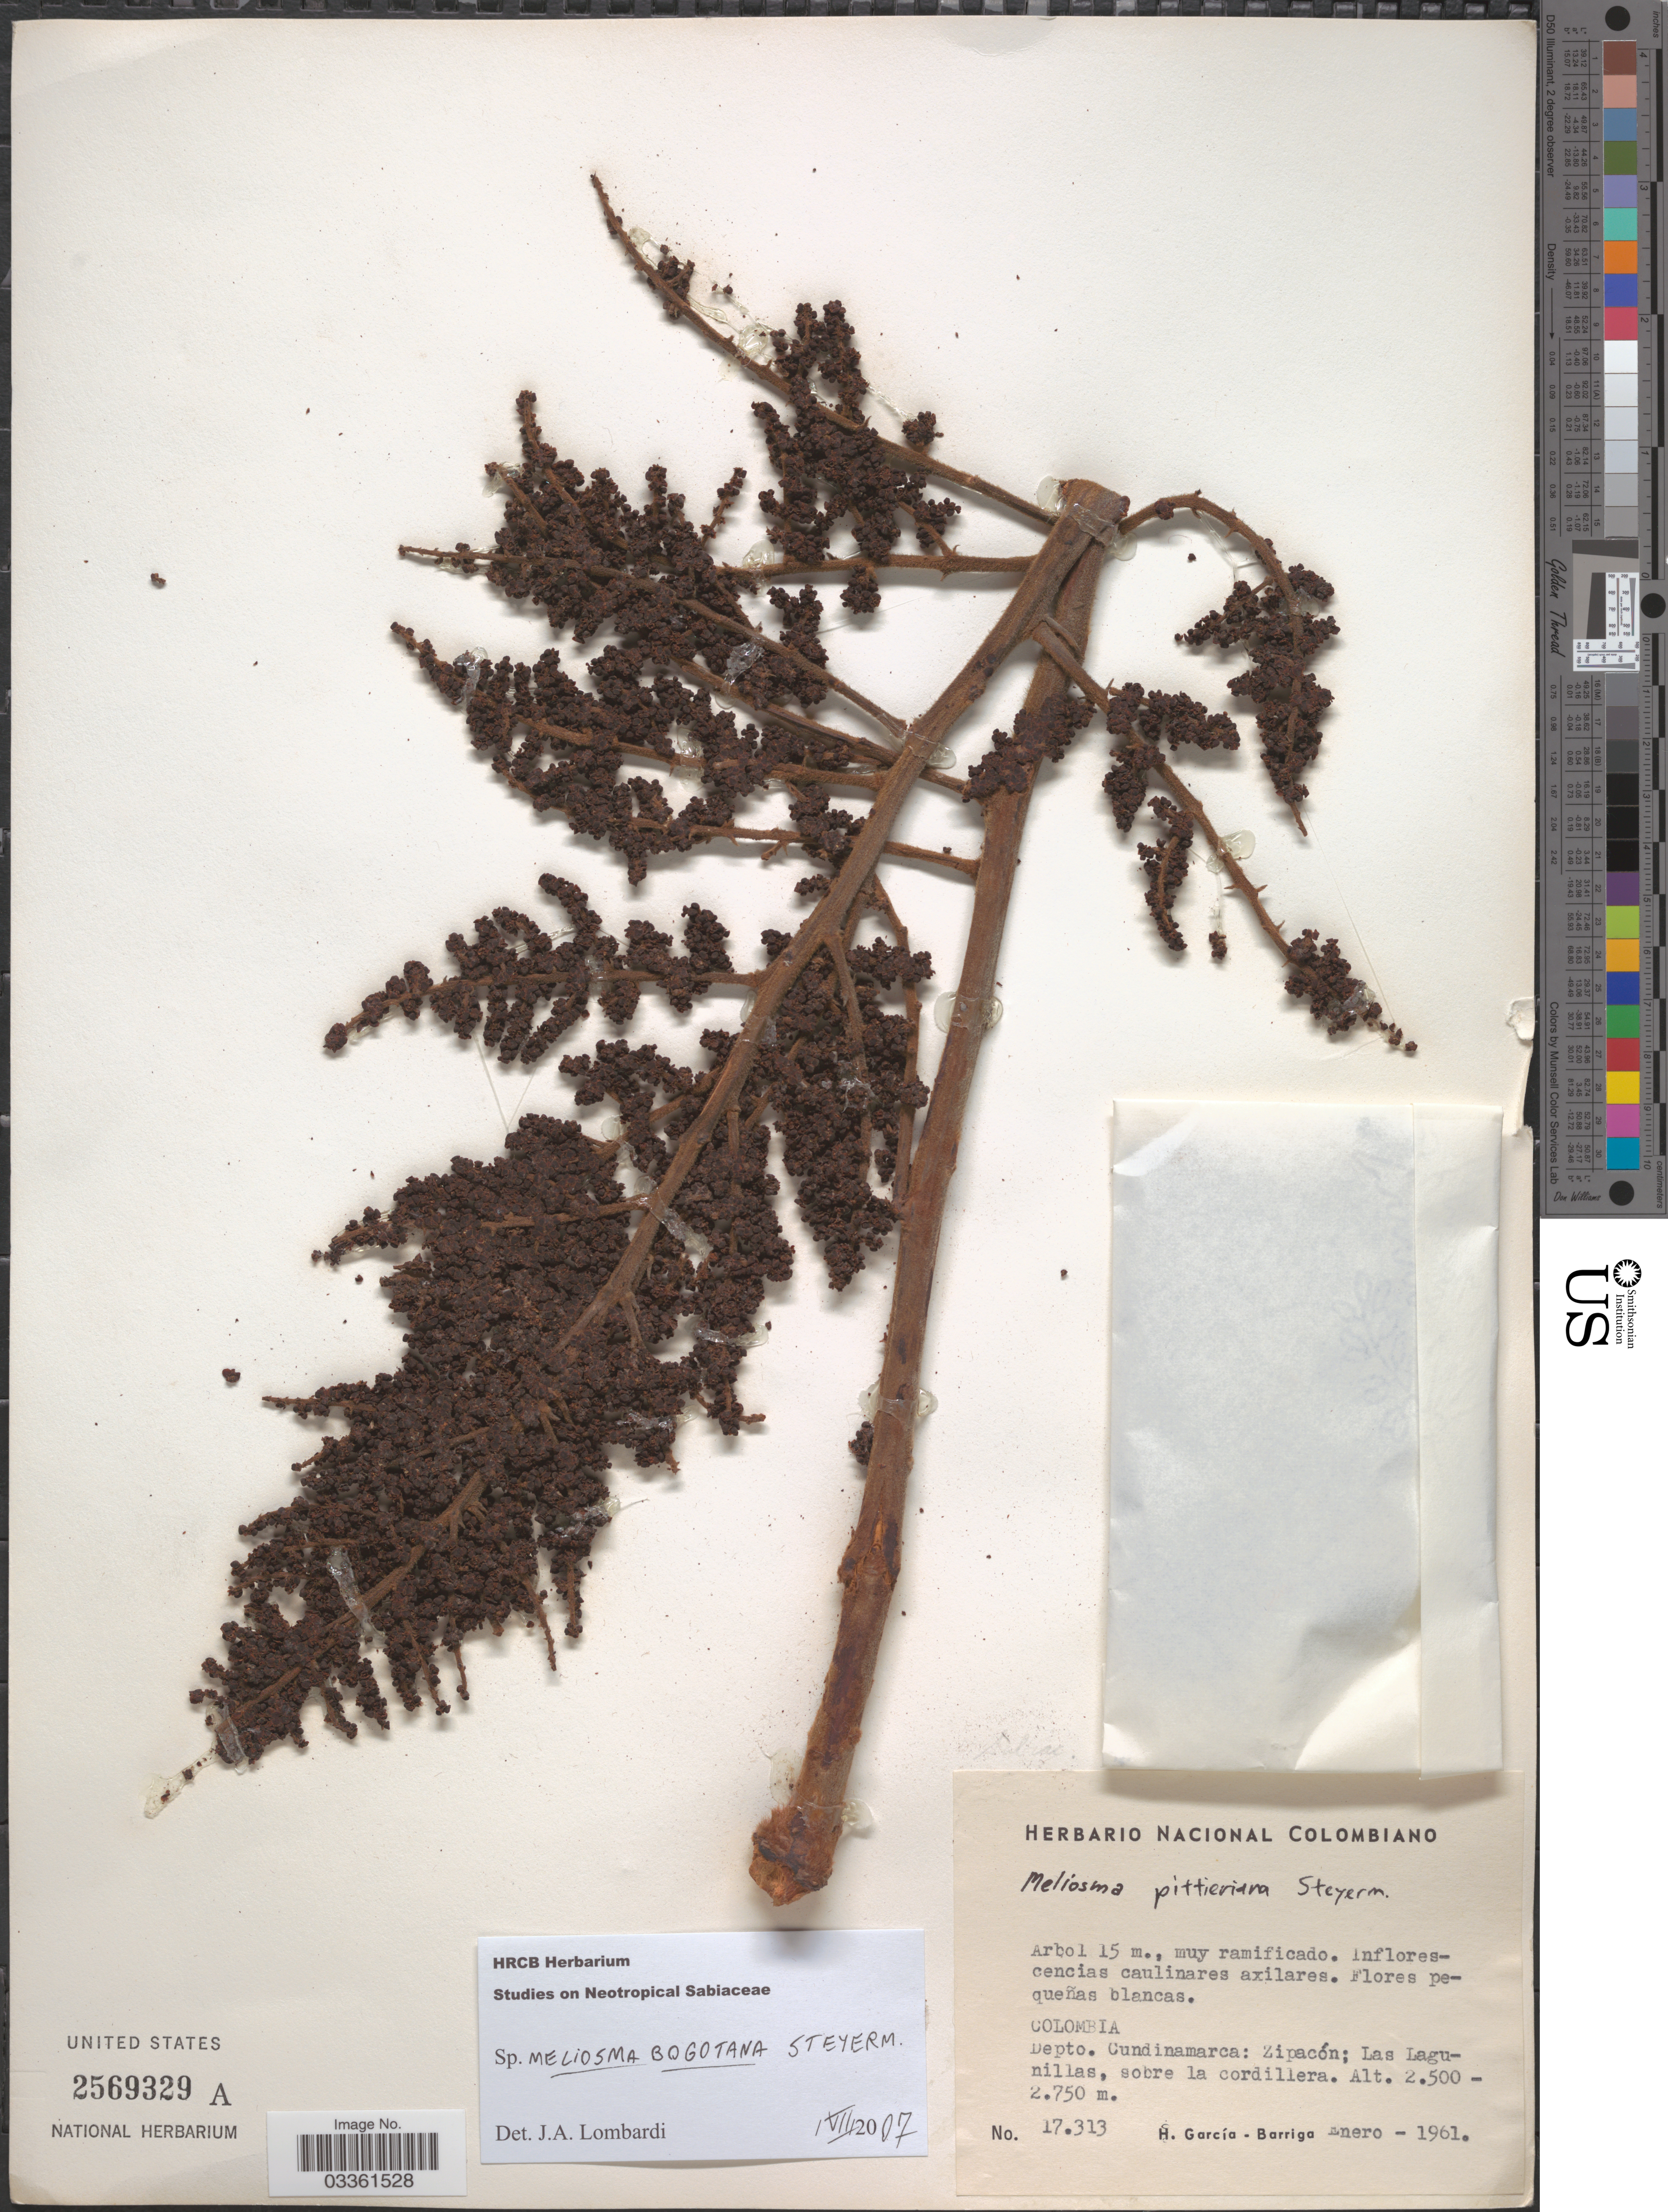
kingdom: Plantae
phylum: Tracheophyta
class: Magnoliopsida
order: Proteales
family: Sabiaceae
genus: Meliosma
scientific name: Meliosma bogotana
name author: Steyerm.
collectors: H. García Barriga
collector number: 17313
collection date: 1961-01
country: Colombia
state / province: Cundinamarca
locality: Depto. Cundinamarca: Zipacón; Las Lagunillas, sobre la cordillera.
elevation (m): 2500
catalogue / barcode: US 2569329A